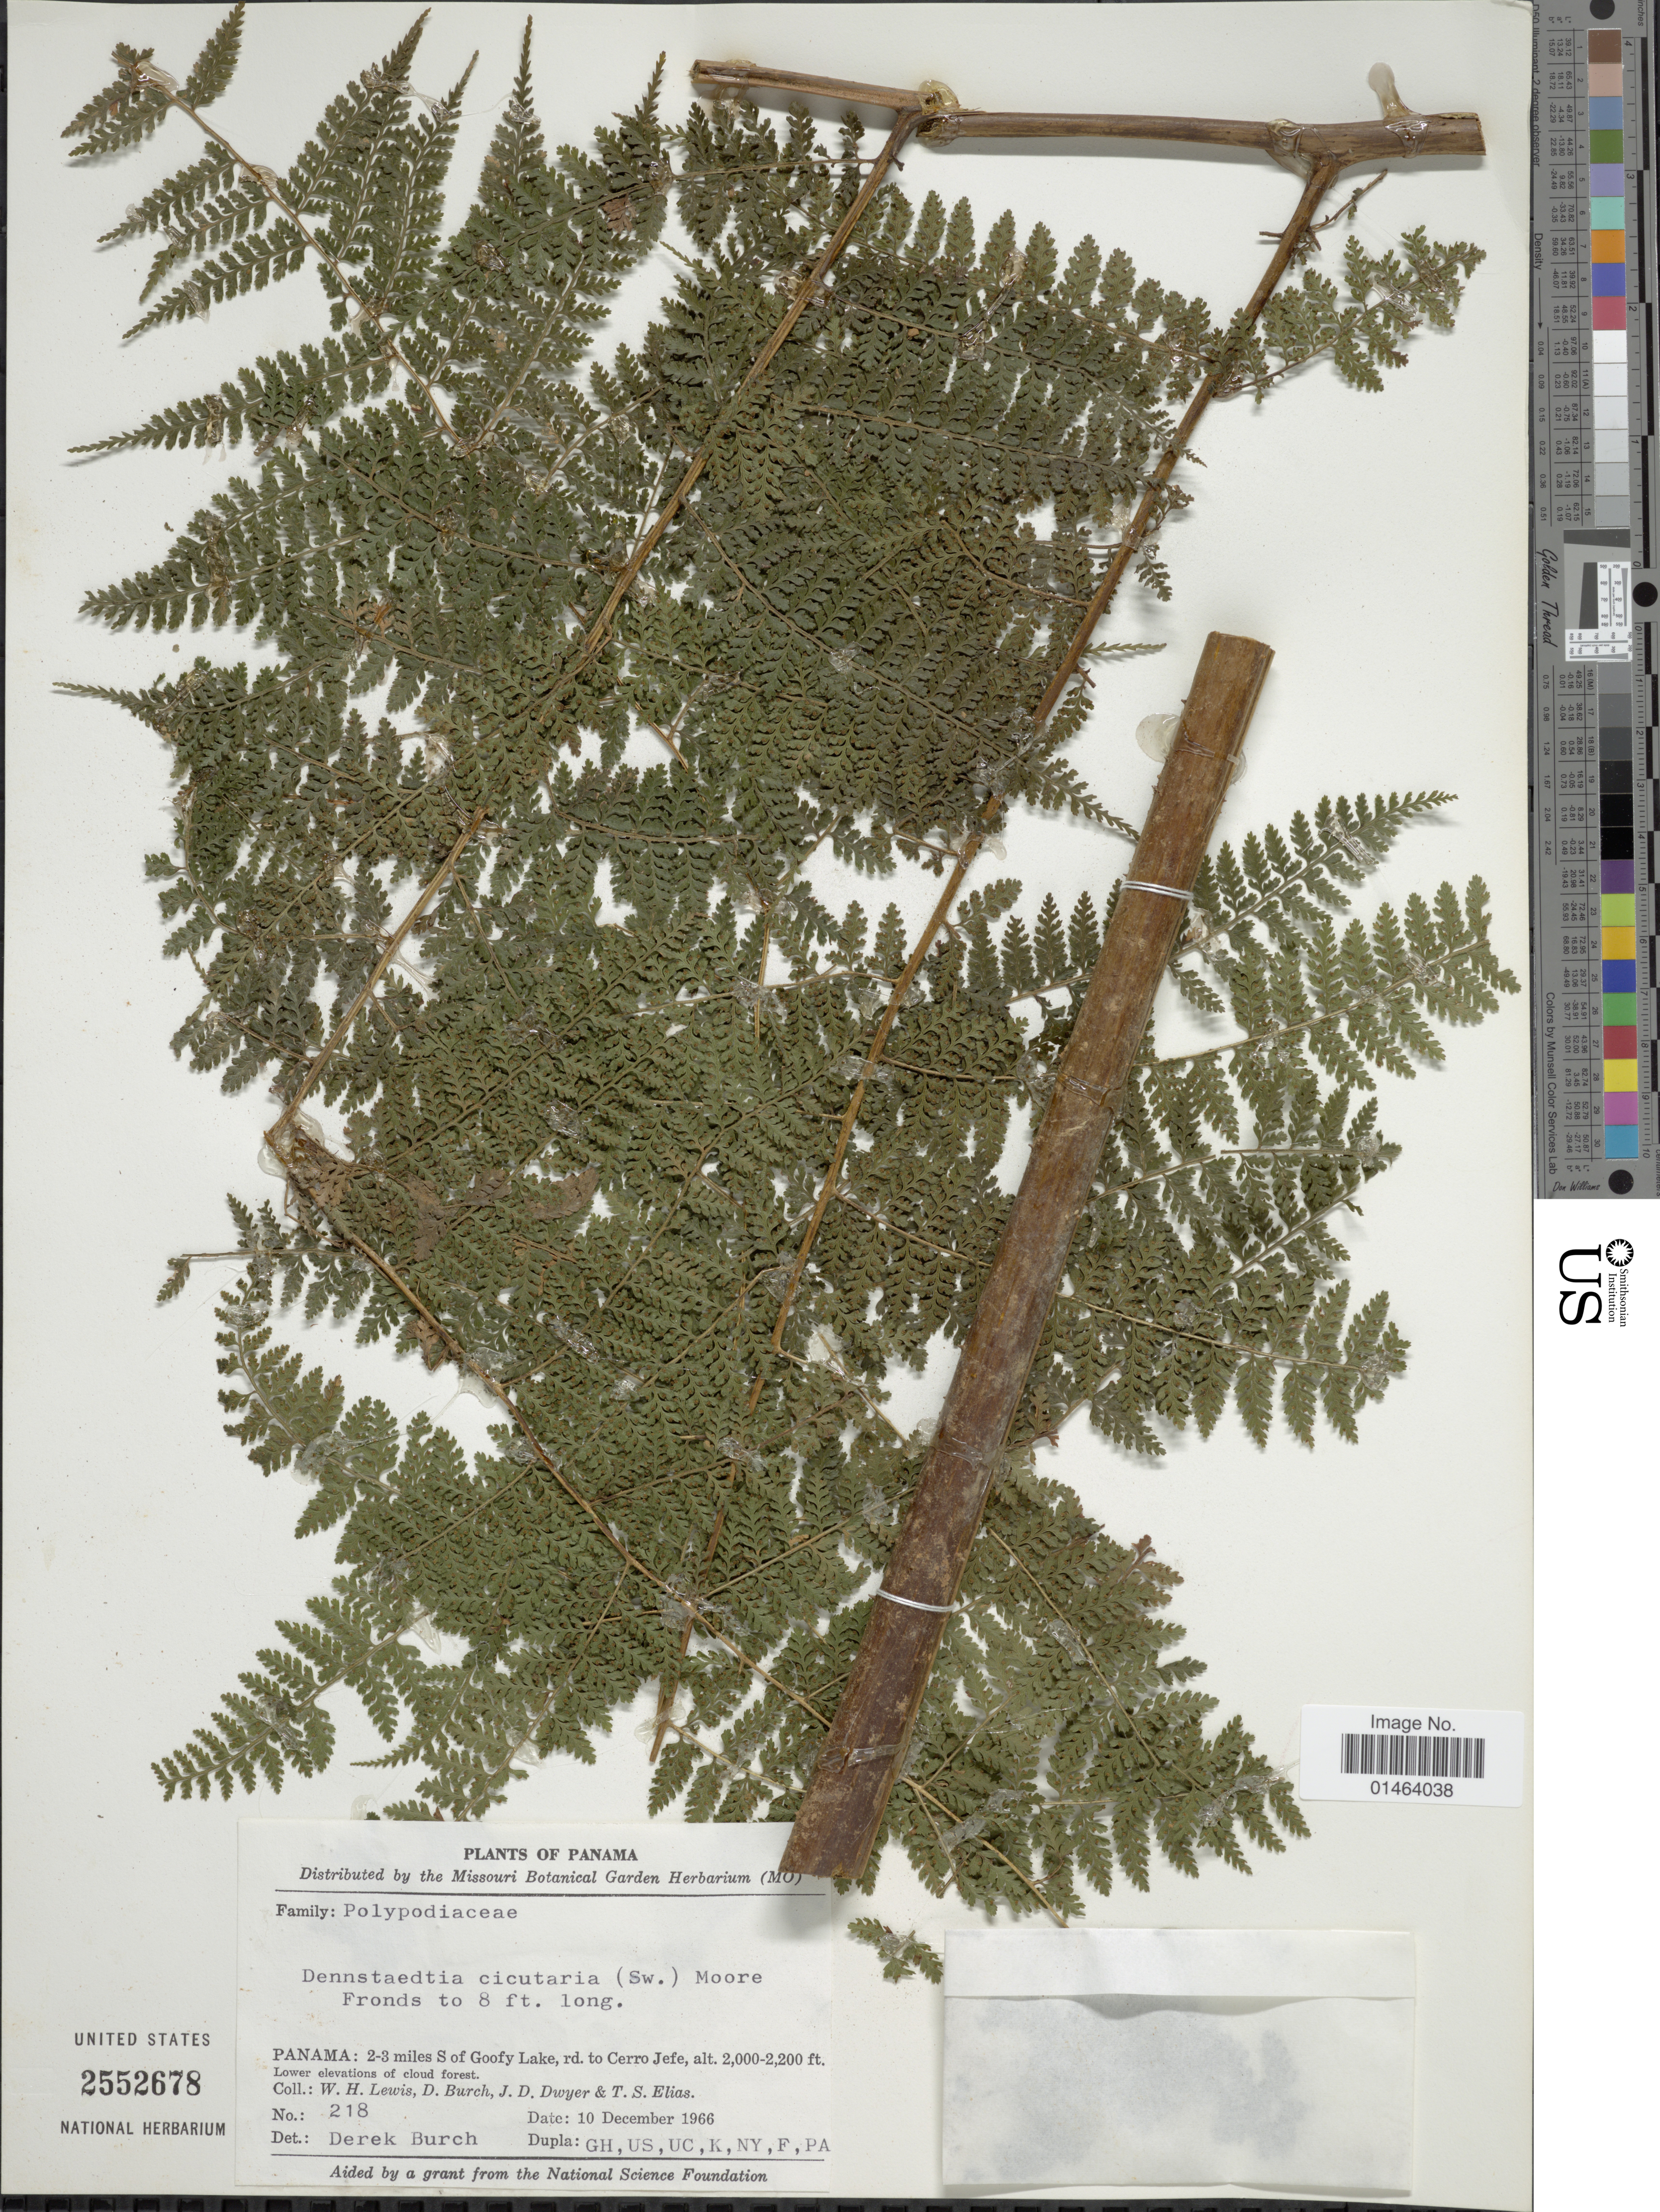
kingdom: Plantae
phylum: Tracheophyta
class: Polypodiopsida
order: Polypodiales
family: Dennstaedtiaceae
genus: Dennstaedtia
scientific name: Dennstaedtia cicutaria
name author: (Sw.) T. Moore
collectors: W. H. Lewis, D. Burch, J. D. Dwyer & T. S. Elias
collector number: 218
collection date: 1966-12-10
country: Panama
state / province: Panamá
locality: Panama: 2-3 miles S of Goofy Lake, rd. to Cerro Jefe.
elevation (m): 610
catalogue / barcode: US 2552678